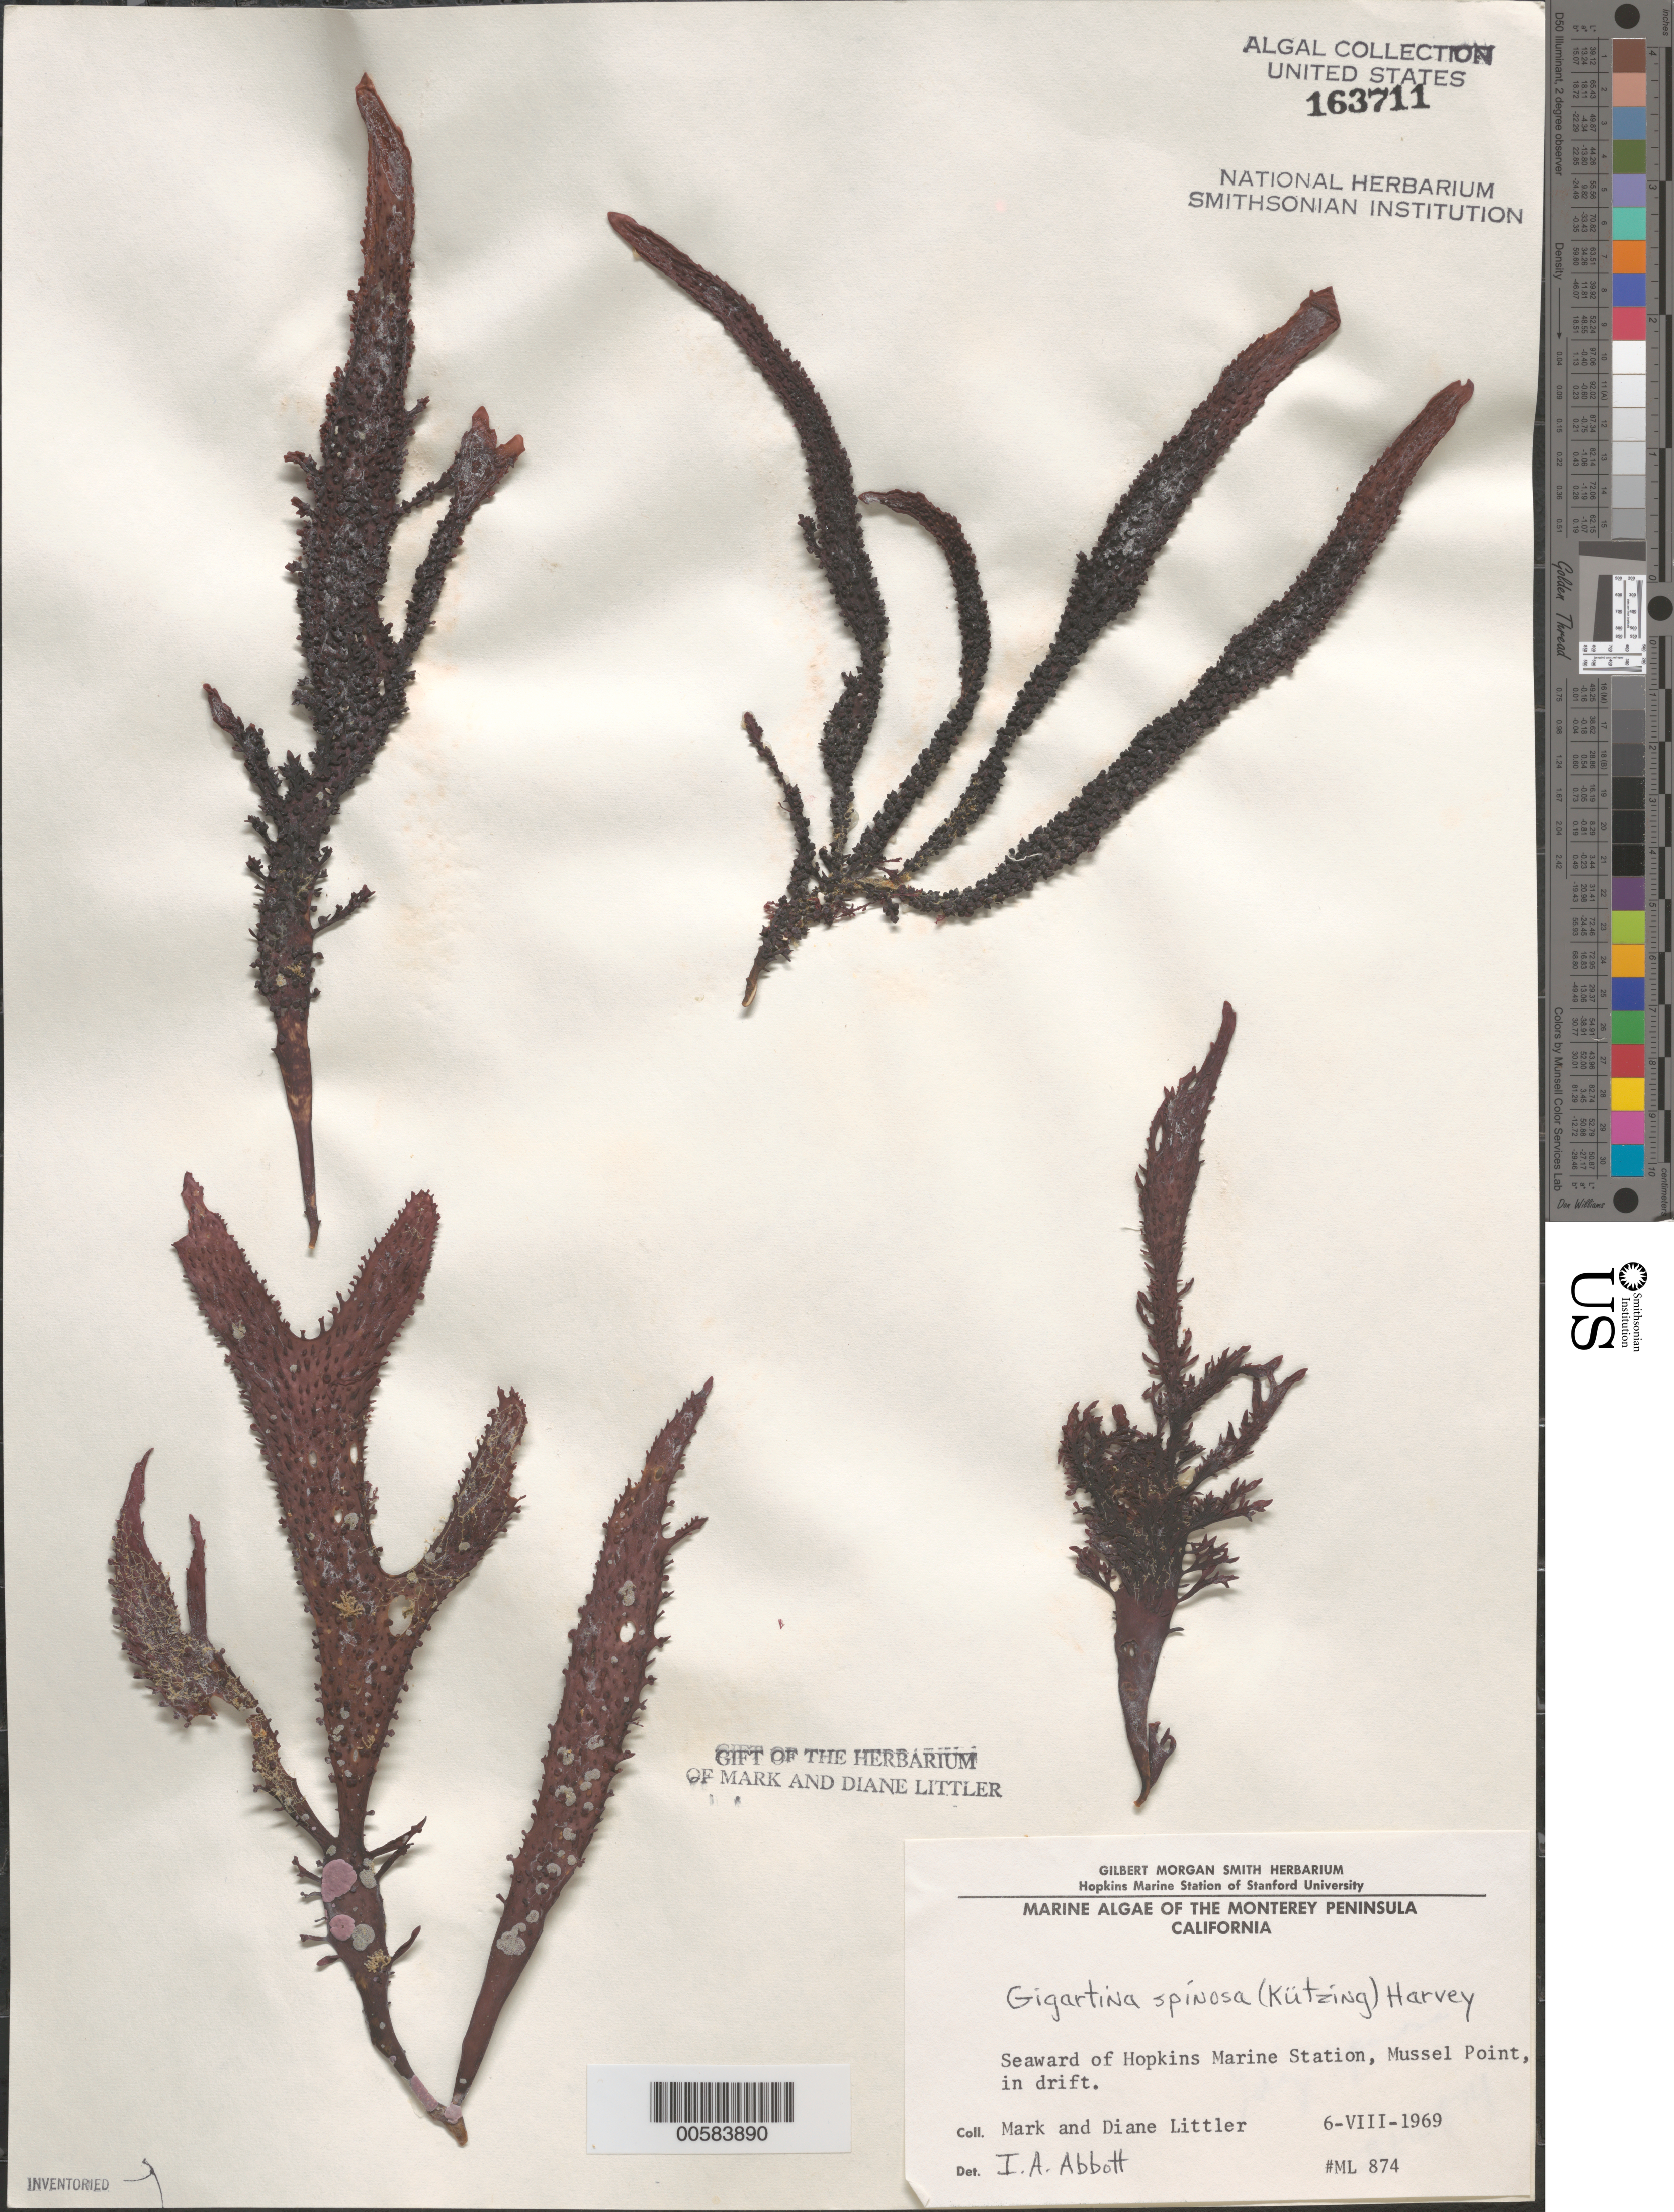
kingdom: Plantae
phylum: Rhodophyta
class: Florideophyceae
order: Gigartinales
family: Gigartinaceae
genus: Chondracanthus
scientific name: Chondracanthus spinosus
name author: (Kütz.) Guiry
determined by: Algae name updating Project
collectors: M. M. Littler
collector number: ML 874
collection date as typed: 06 Aug 1969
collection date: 1969-08-06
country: United States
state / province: California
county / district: Monterey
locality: Mussel Point, off Hopkins Marine Station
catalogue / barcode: US 163711